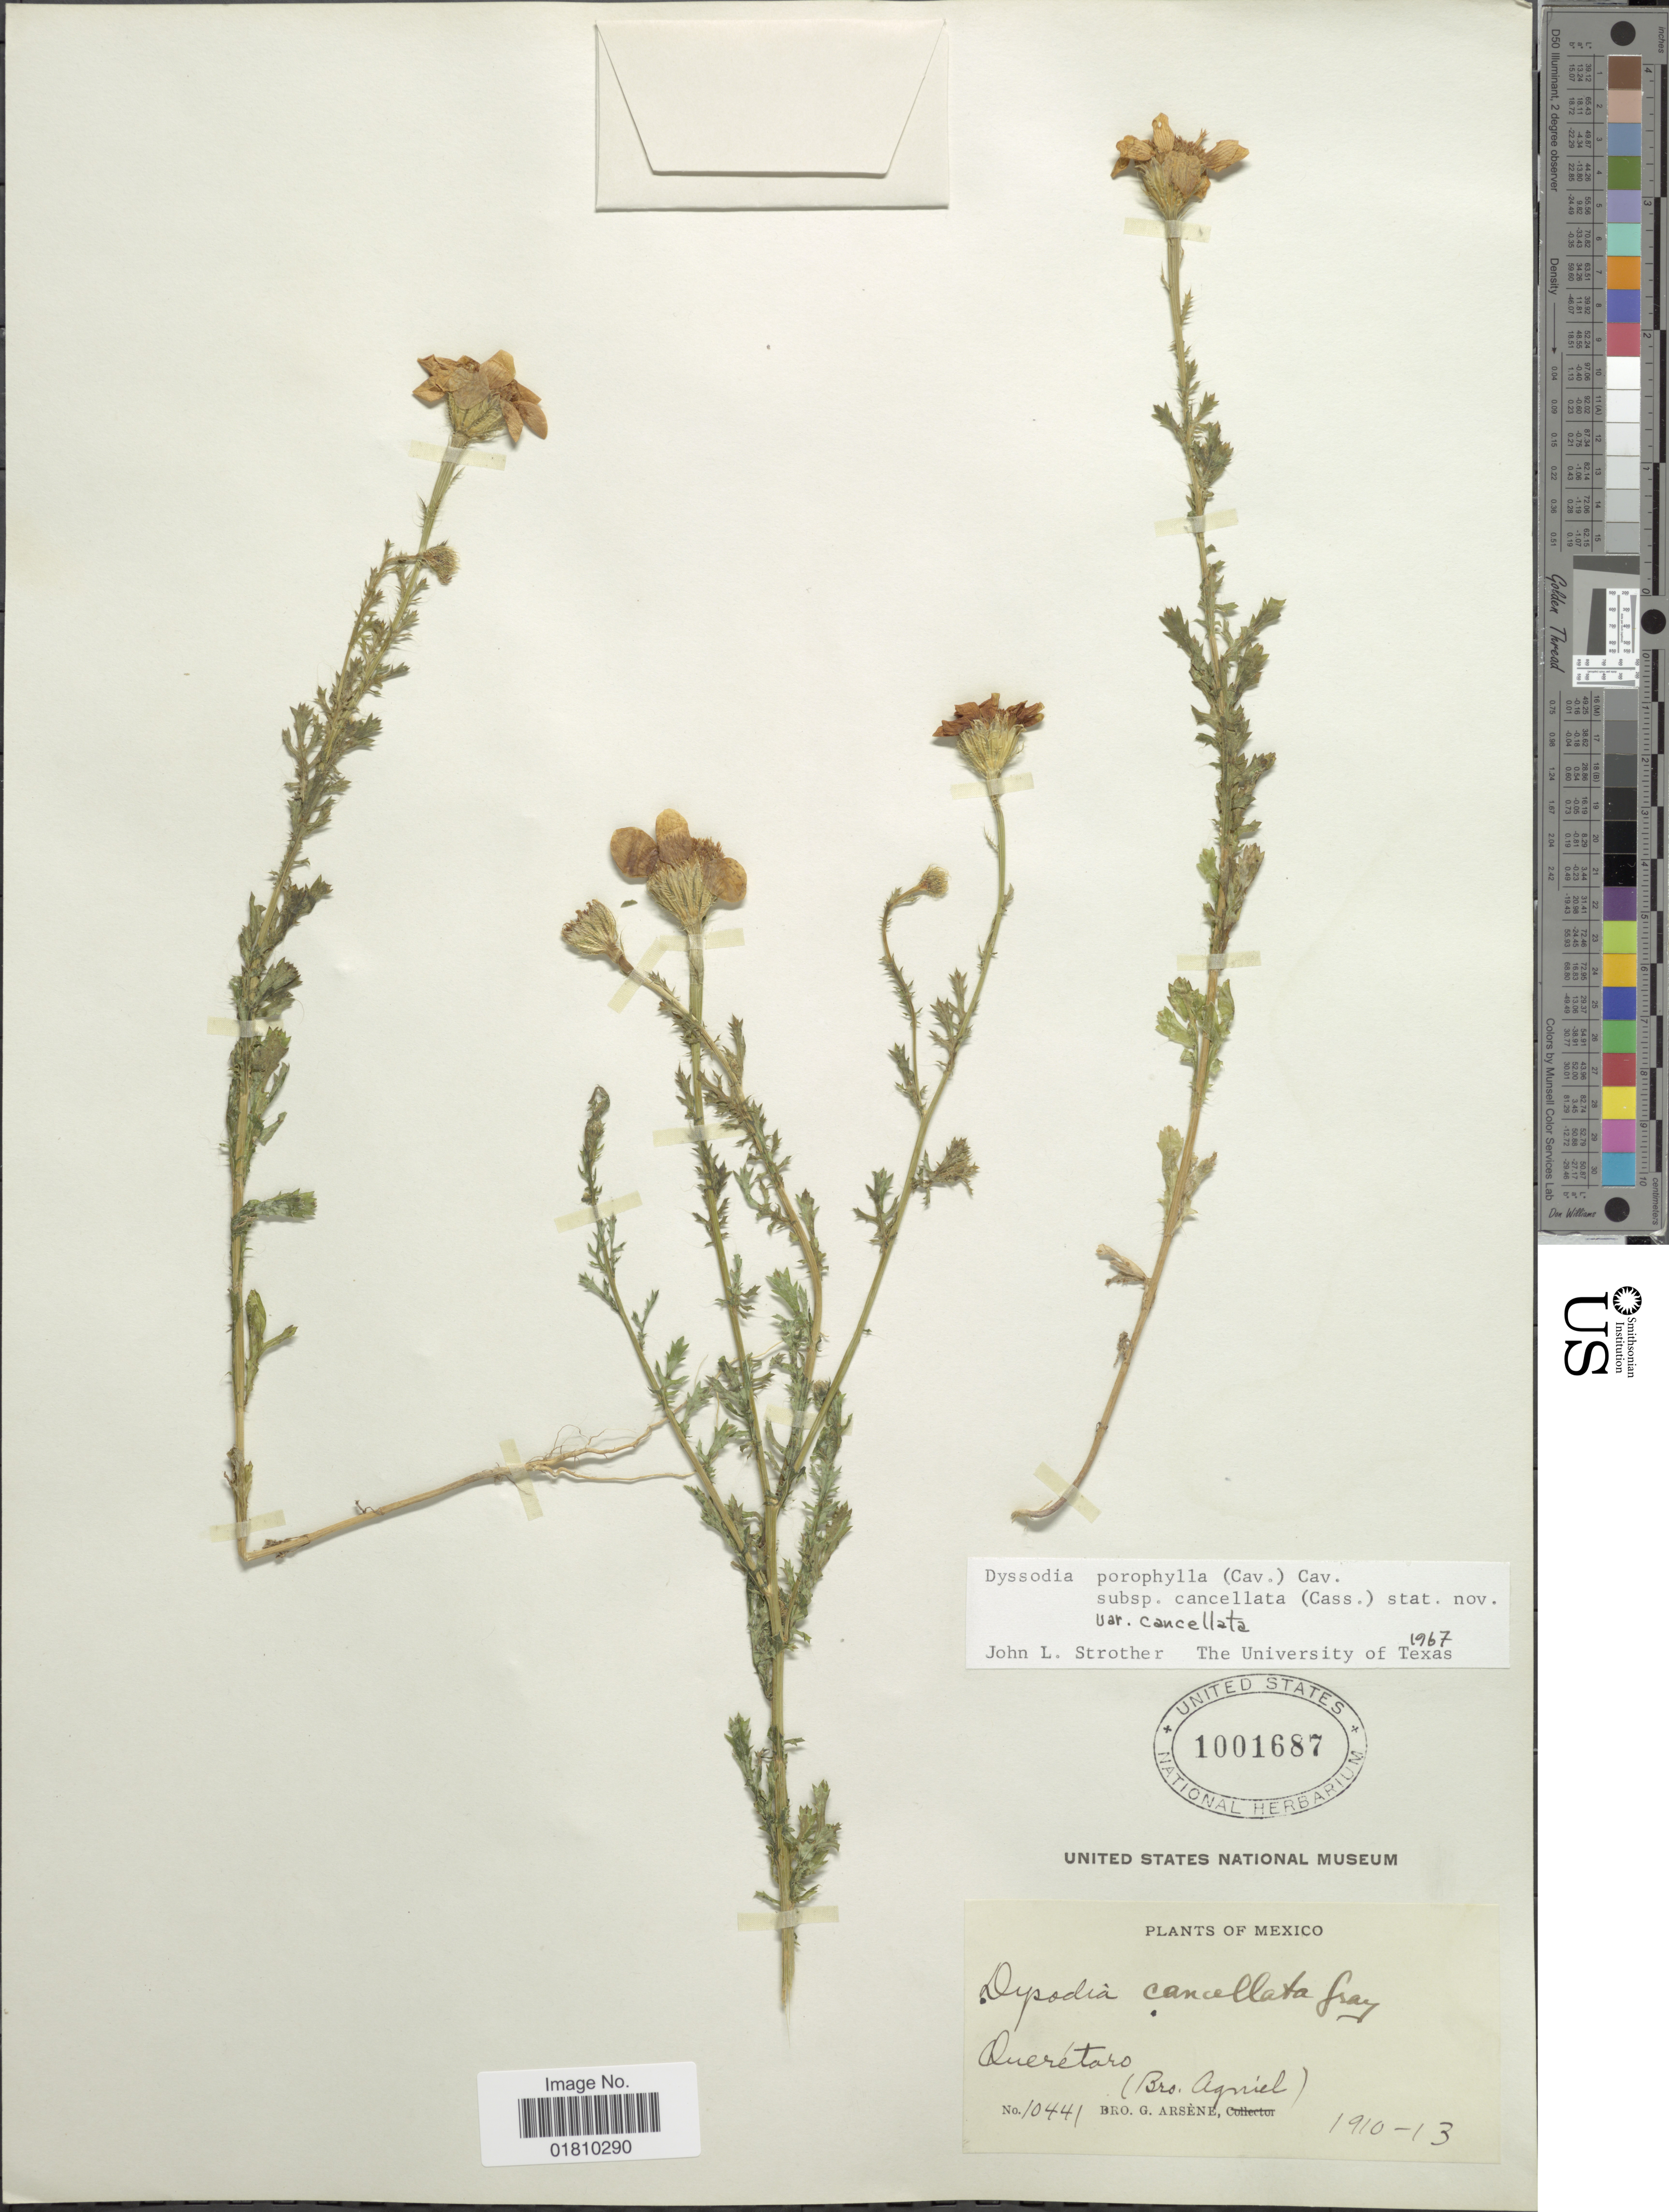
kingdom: Plantae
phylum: Tracheophyta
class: Magnoliopsida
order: Asterales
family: Asteraceae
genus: Adenophyllum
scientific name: Adenophyllum porophyllum var. cancellatum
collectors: Bro. Agniel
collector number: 10441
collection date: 1910/1913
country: Mexico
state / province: Querétaro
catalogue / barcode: US 1001687